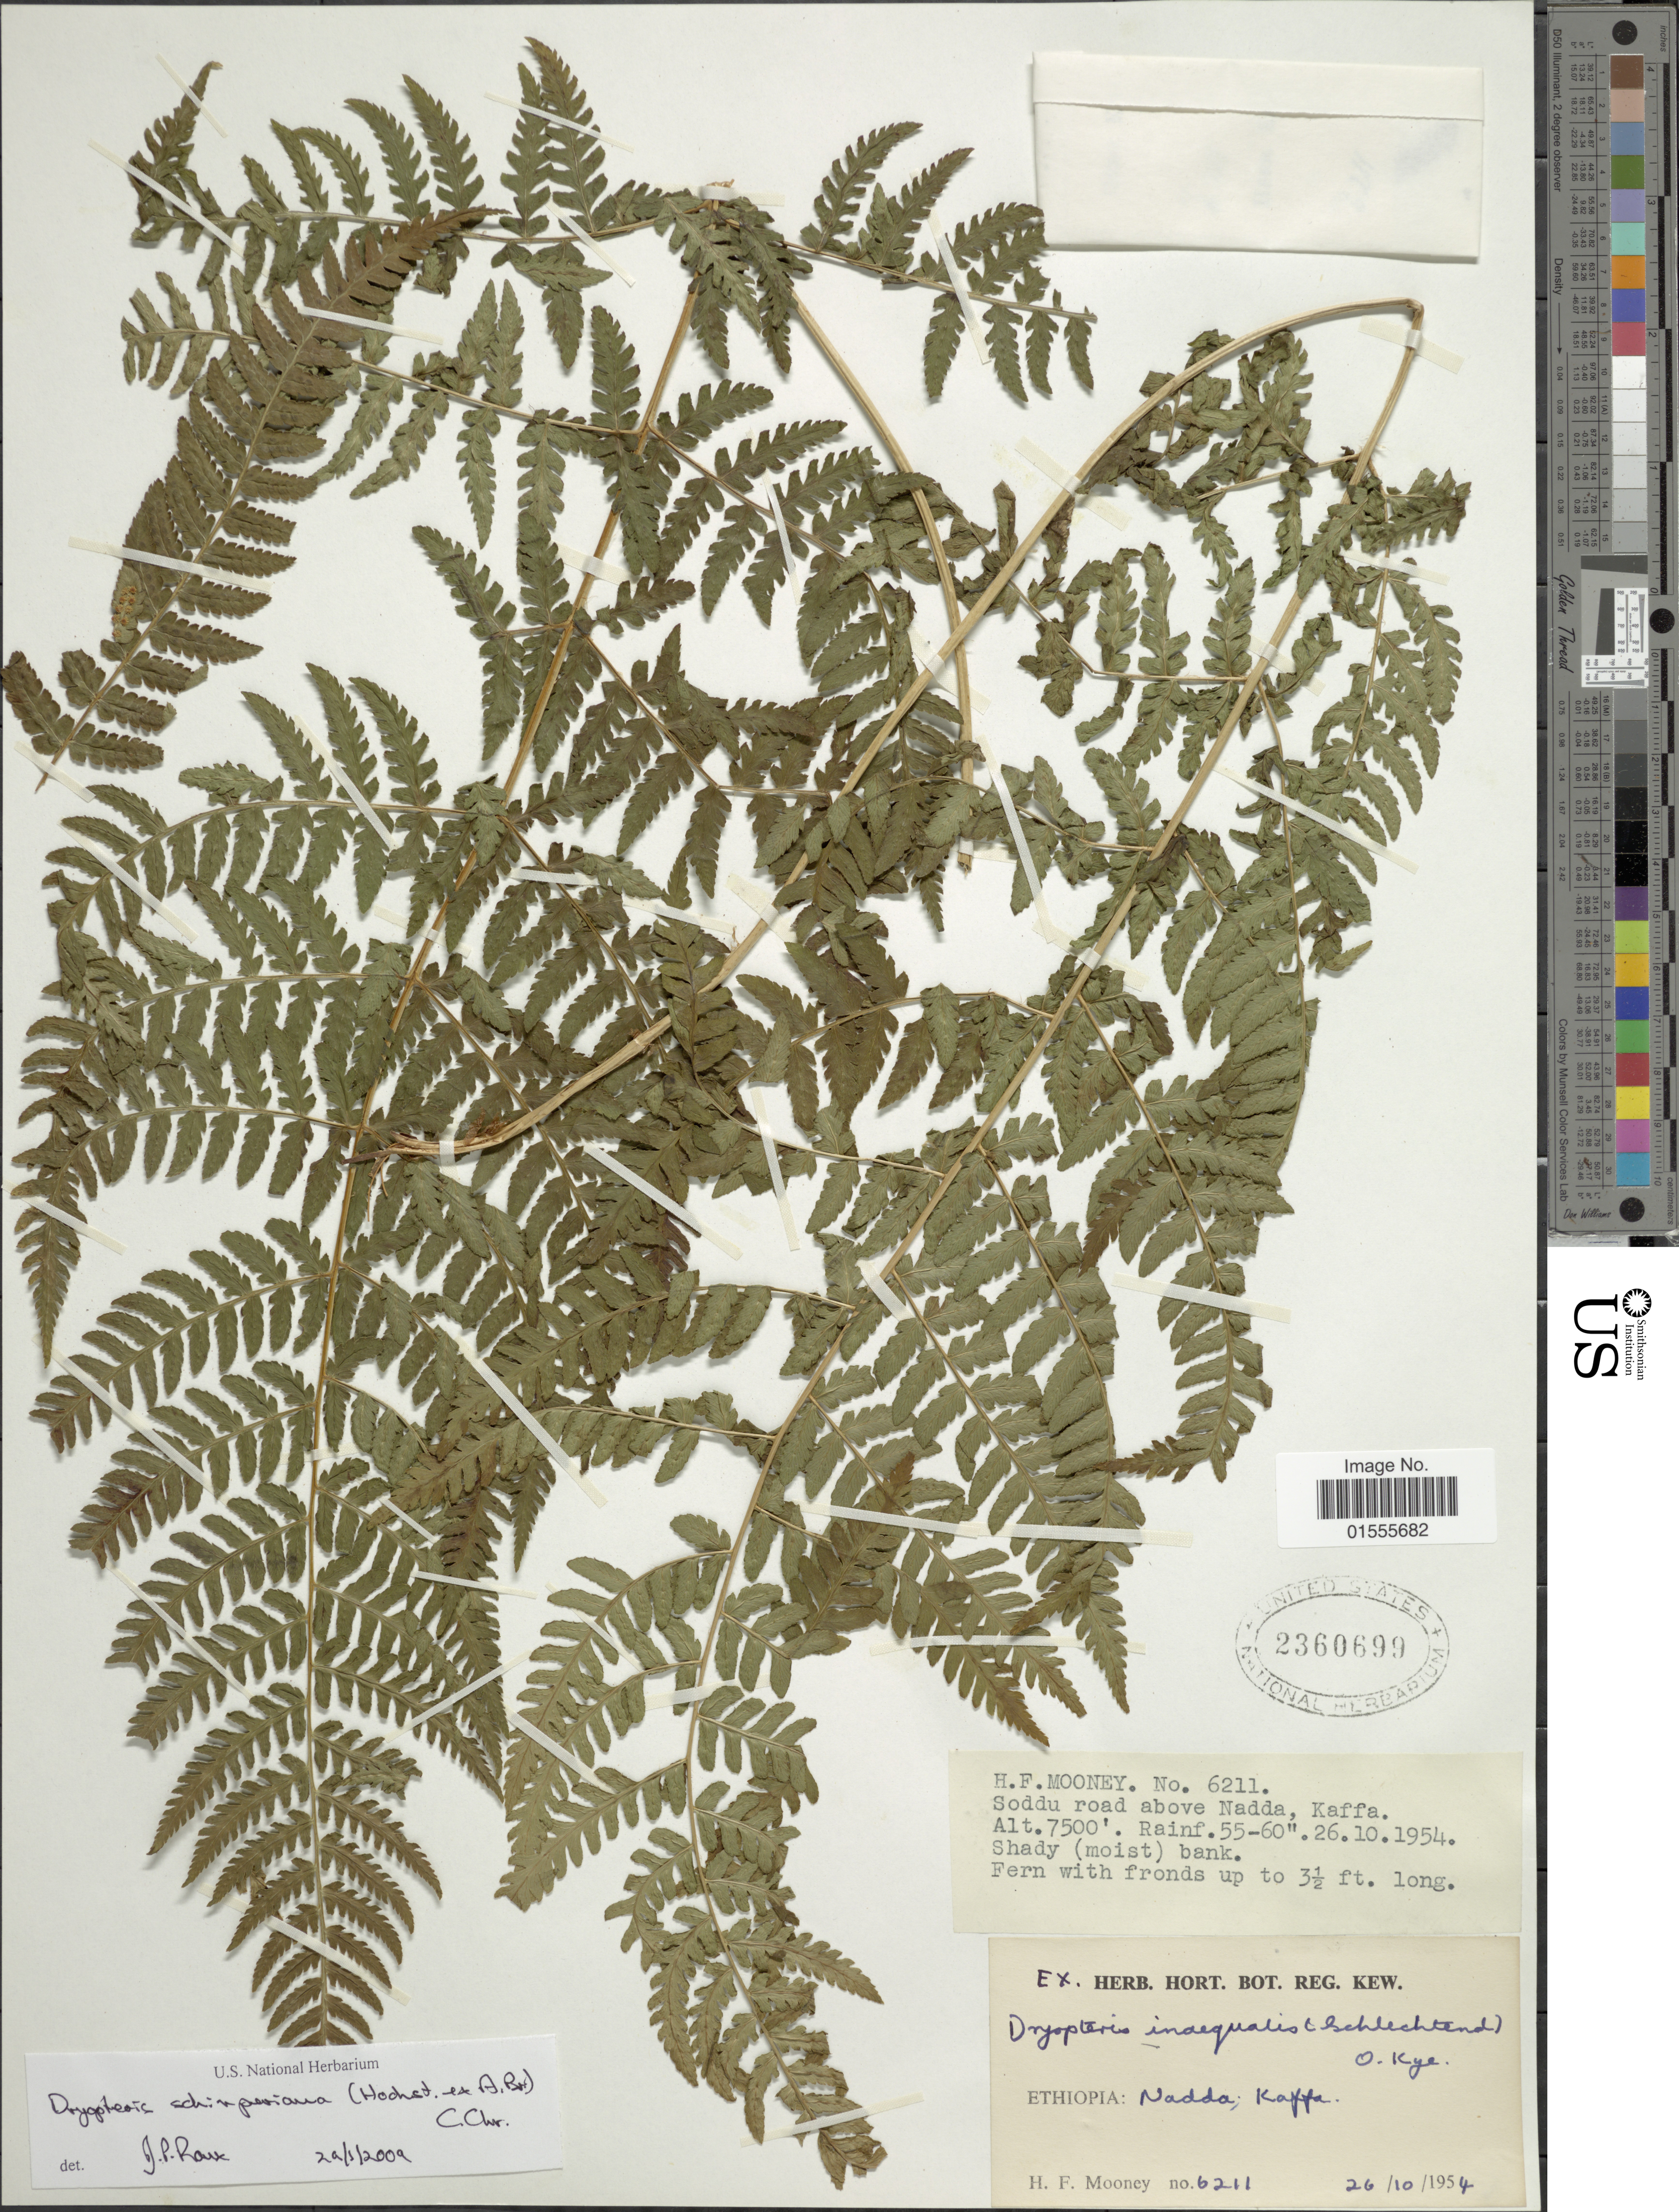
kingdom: Plantae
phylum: Tracheophyta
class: Polypodiopsida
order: Polypodiales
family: Dryopteridaceae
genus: Dryopteris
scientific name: Dryopteris schimperiana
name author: (Hochst.) C. Chr.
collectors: H. Mooney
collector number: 6211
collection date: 1954-10-26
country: Ethiopia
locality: Soddu road above Nadda, Kaffa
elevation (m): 2286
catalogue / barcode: US 2360699